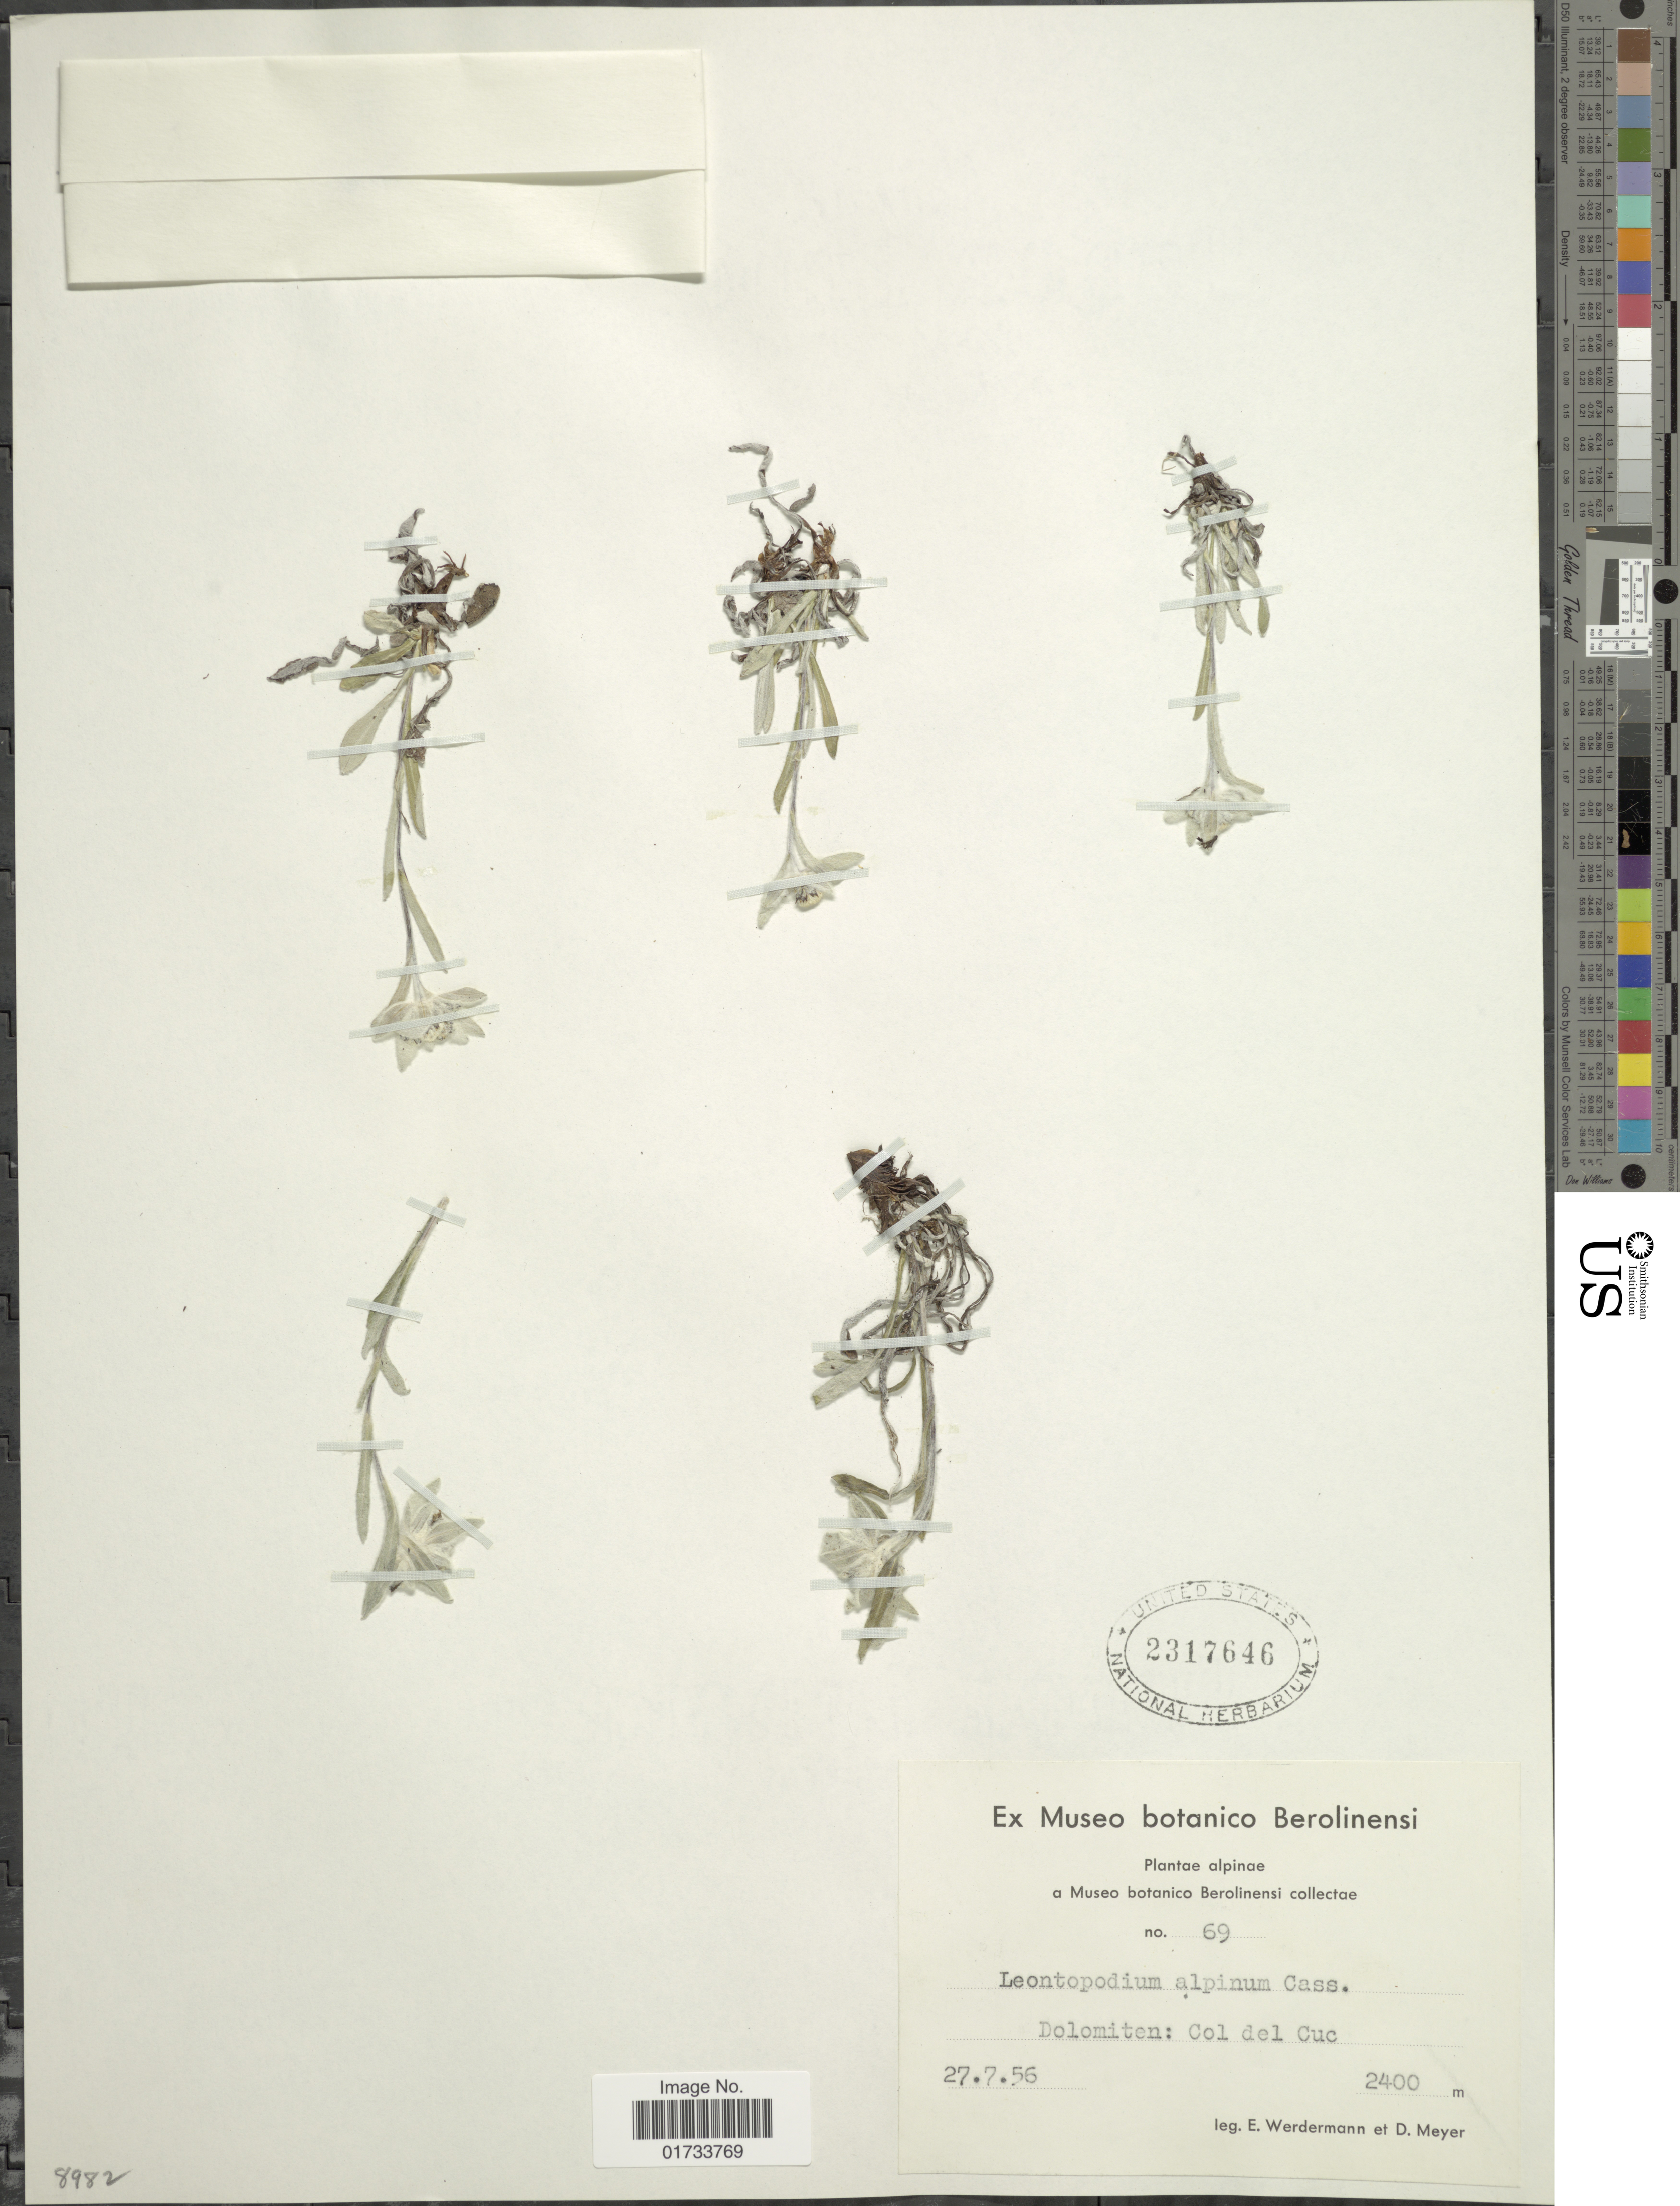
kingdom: Plantae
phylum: Tracheophyta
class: Magnoliopsida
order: Asterales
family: Asteraceae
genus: Leontopodium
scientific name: Leontopodium alpinum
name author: Cass.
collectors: E. Wedermann & D. Meyer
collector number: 69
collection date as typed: Transcribed d/m/y: 27/7/56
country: Italy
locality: Dolomiten: Col del Cuc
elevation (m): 2400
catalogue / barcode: US 2317646